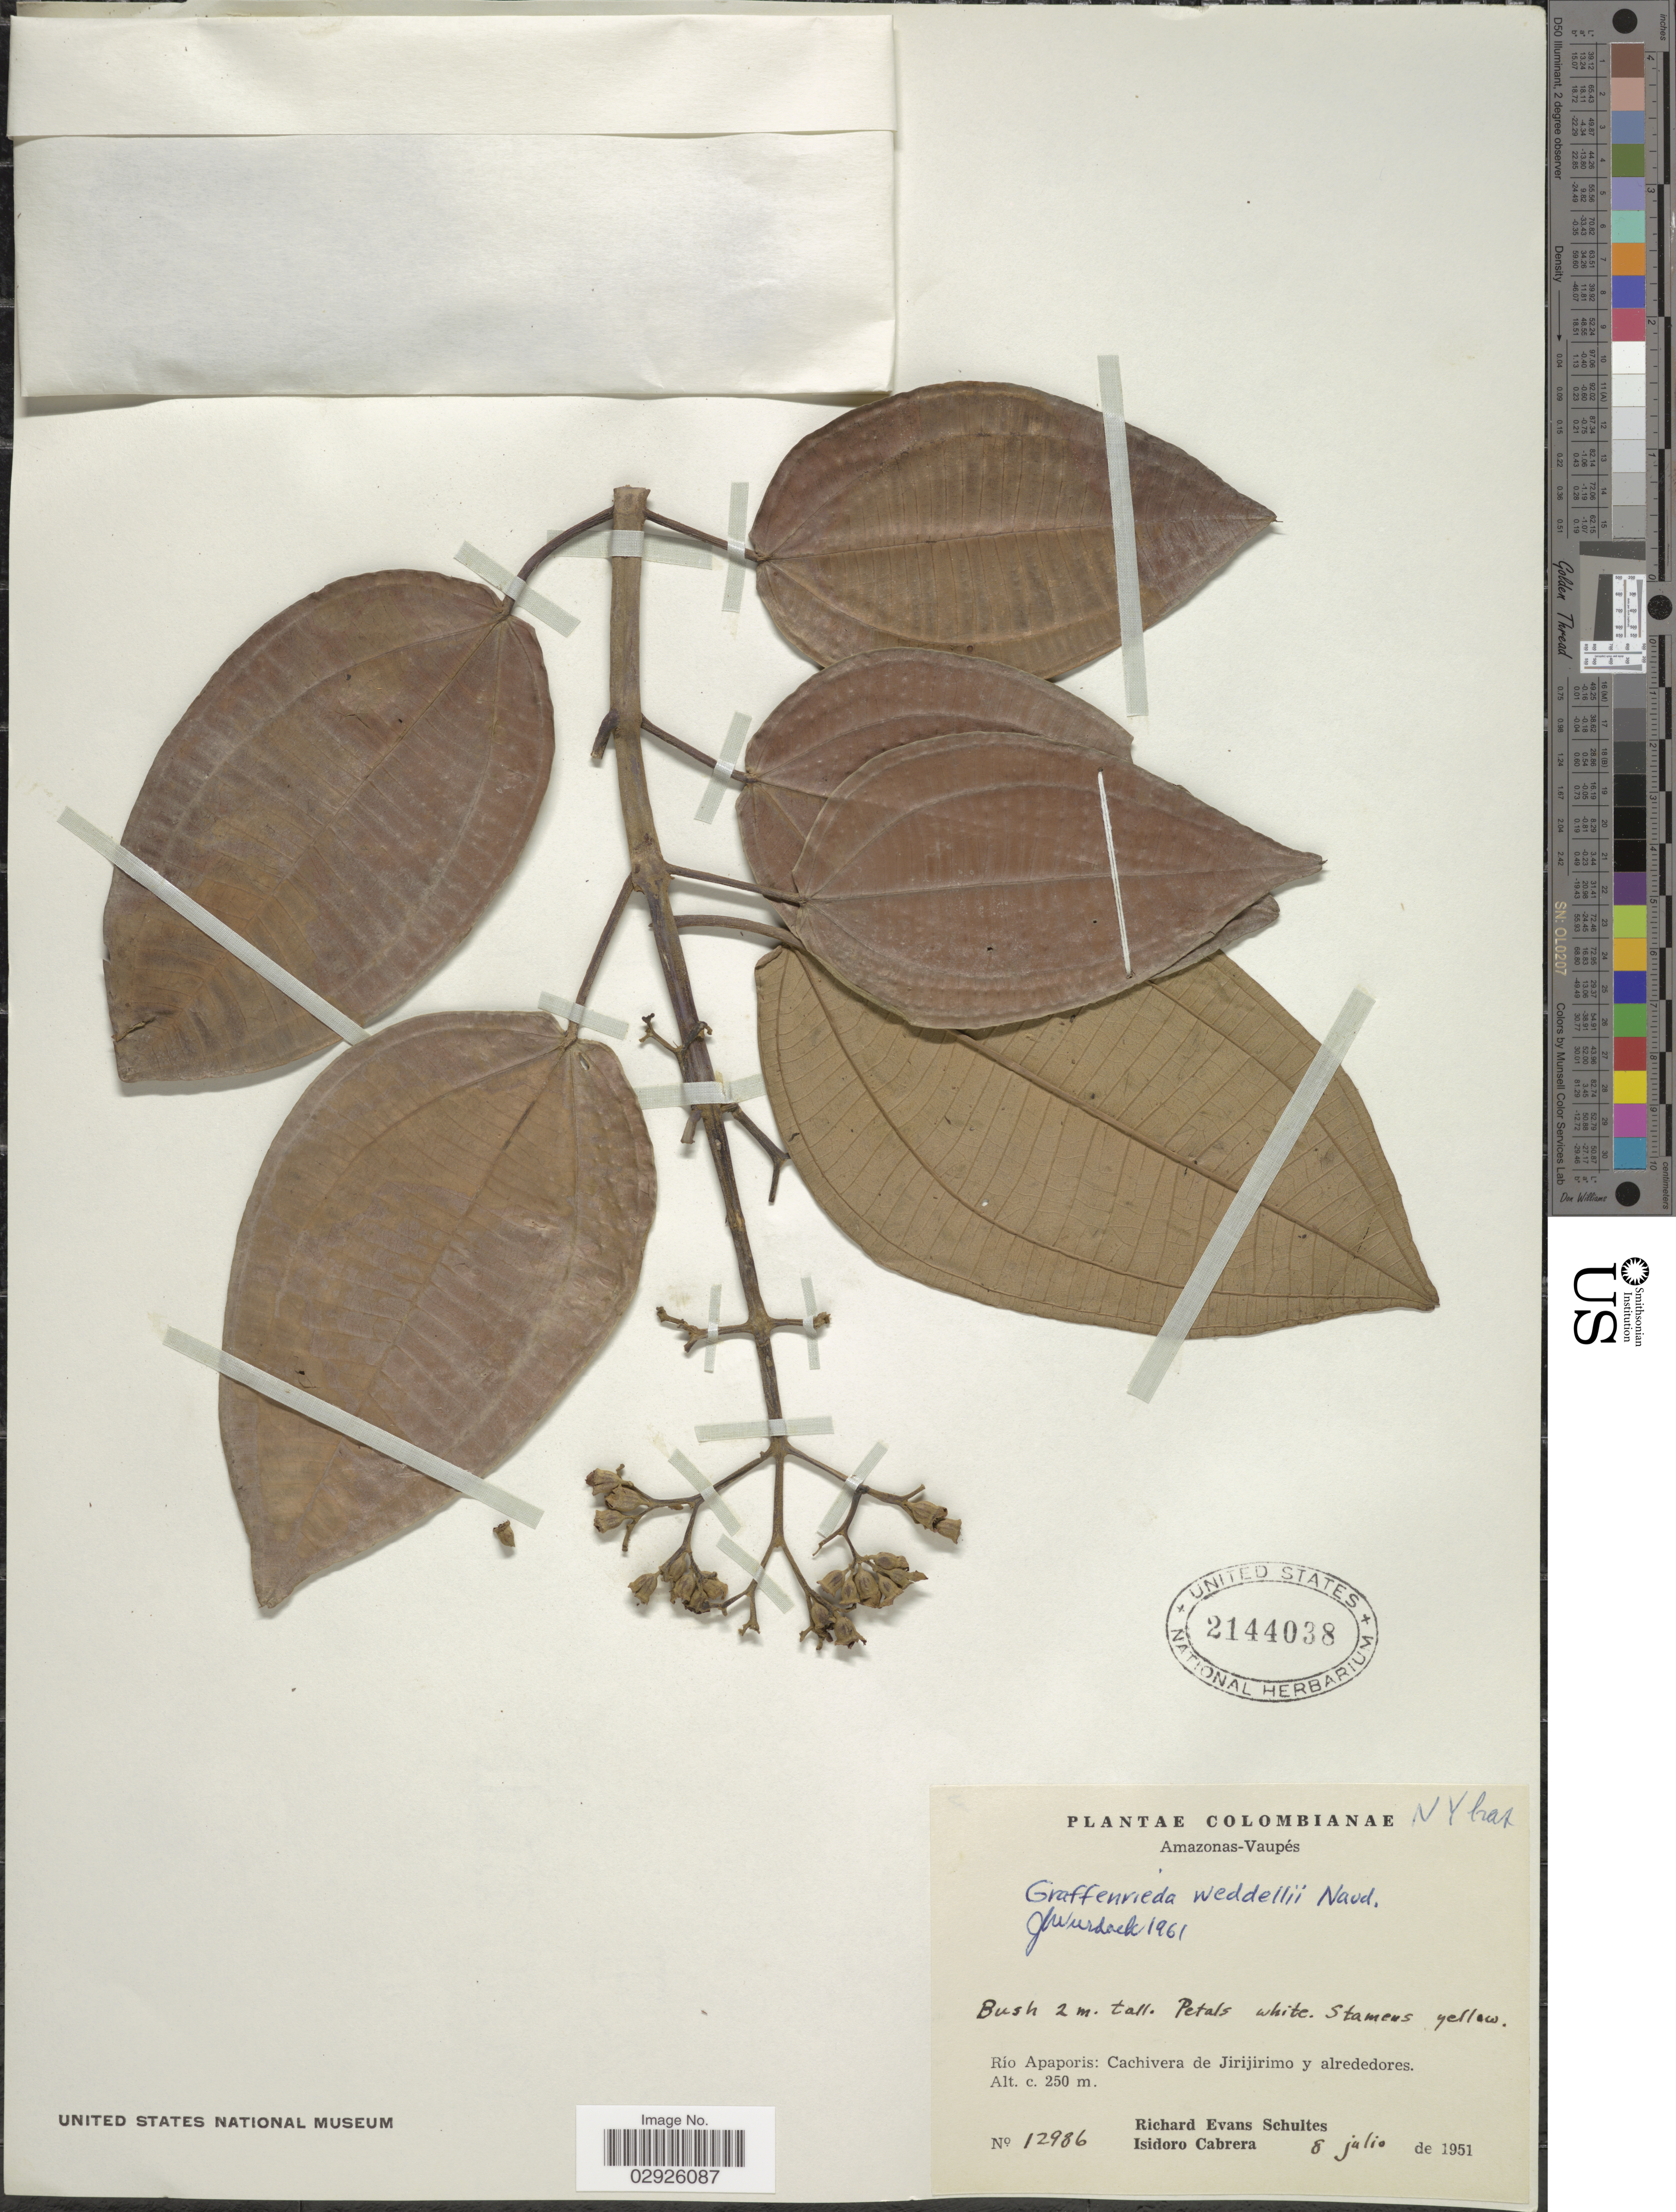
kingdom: Plantae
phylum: Tracheophyta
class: Magnoliopsida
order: Myrtales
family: Melastomataceae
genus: Graffenrieda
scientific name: Graffenrieda weddellii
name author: Naudin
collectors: R. E. Schultes & I. Cabrera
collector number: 12986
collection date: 1951-07-08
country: Colombia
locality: Amazonas-Vaupés: Río Apaporis: Cachivera de Jirijirimo y alrededores.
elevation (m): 250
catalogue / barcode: US 2144038